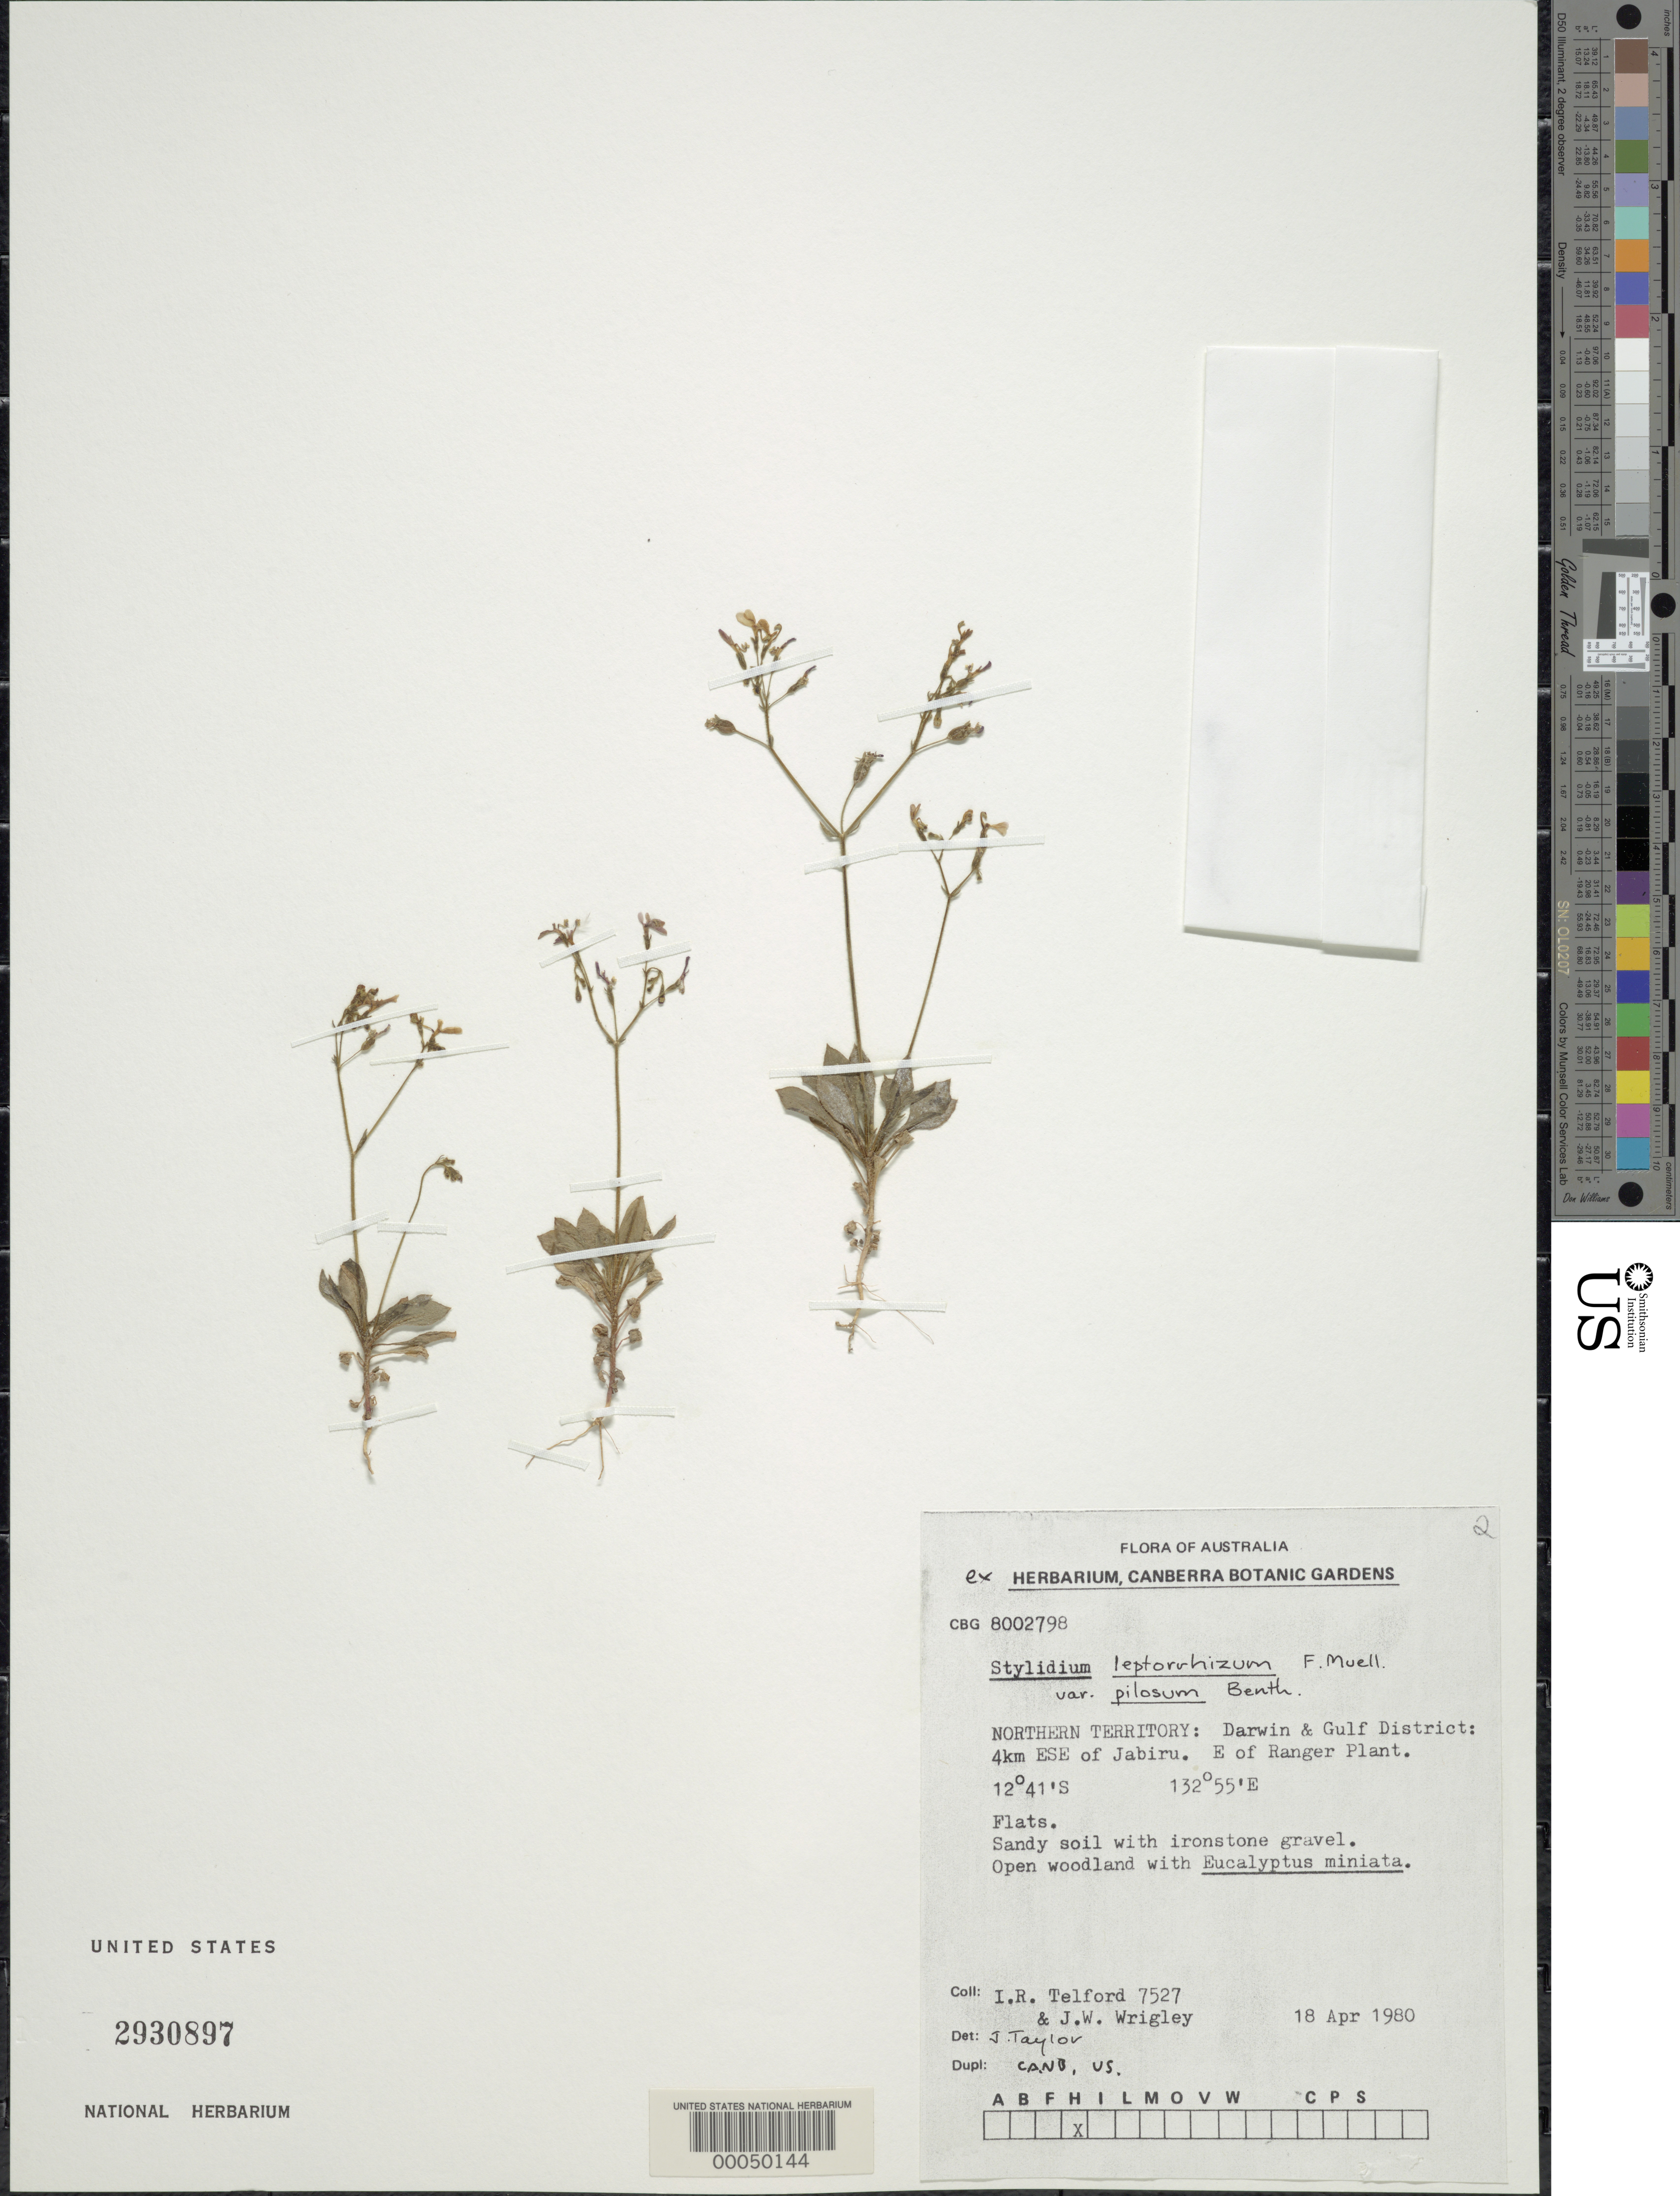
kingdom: Plantae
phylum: Tracheophyta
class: Magnoliopsida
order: Asterales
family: Stylidiaceae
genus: Stylidium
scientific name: Stylidium leptorrhizum var. pilosum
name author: Benth.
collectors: I. R. Telford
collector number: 7527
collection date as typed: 18 Apr 1980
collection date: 1980-04-18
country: Australia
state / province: Northern Territory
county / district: Darwin ?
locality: Darwin and gulf district (?), 4 km ese of jabiru, e of ranger plant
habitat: Flats, sandy soil with ironstone gravel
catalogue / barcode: US 2930897